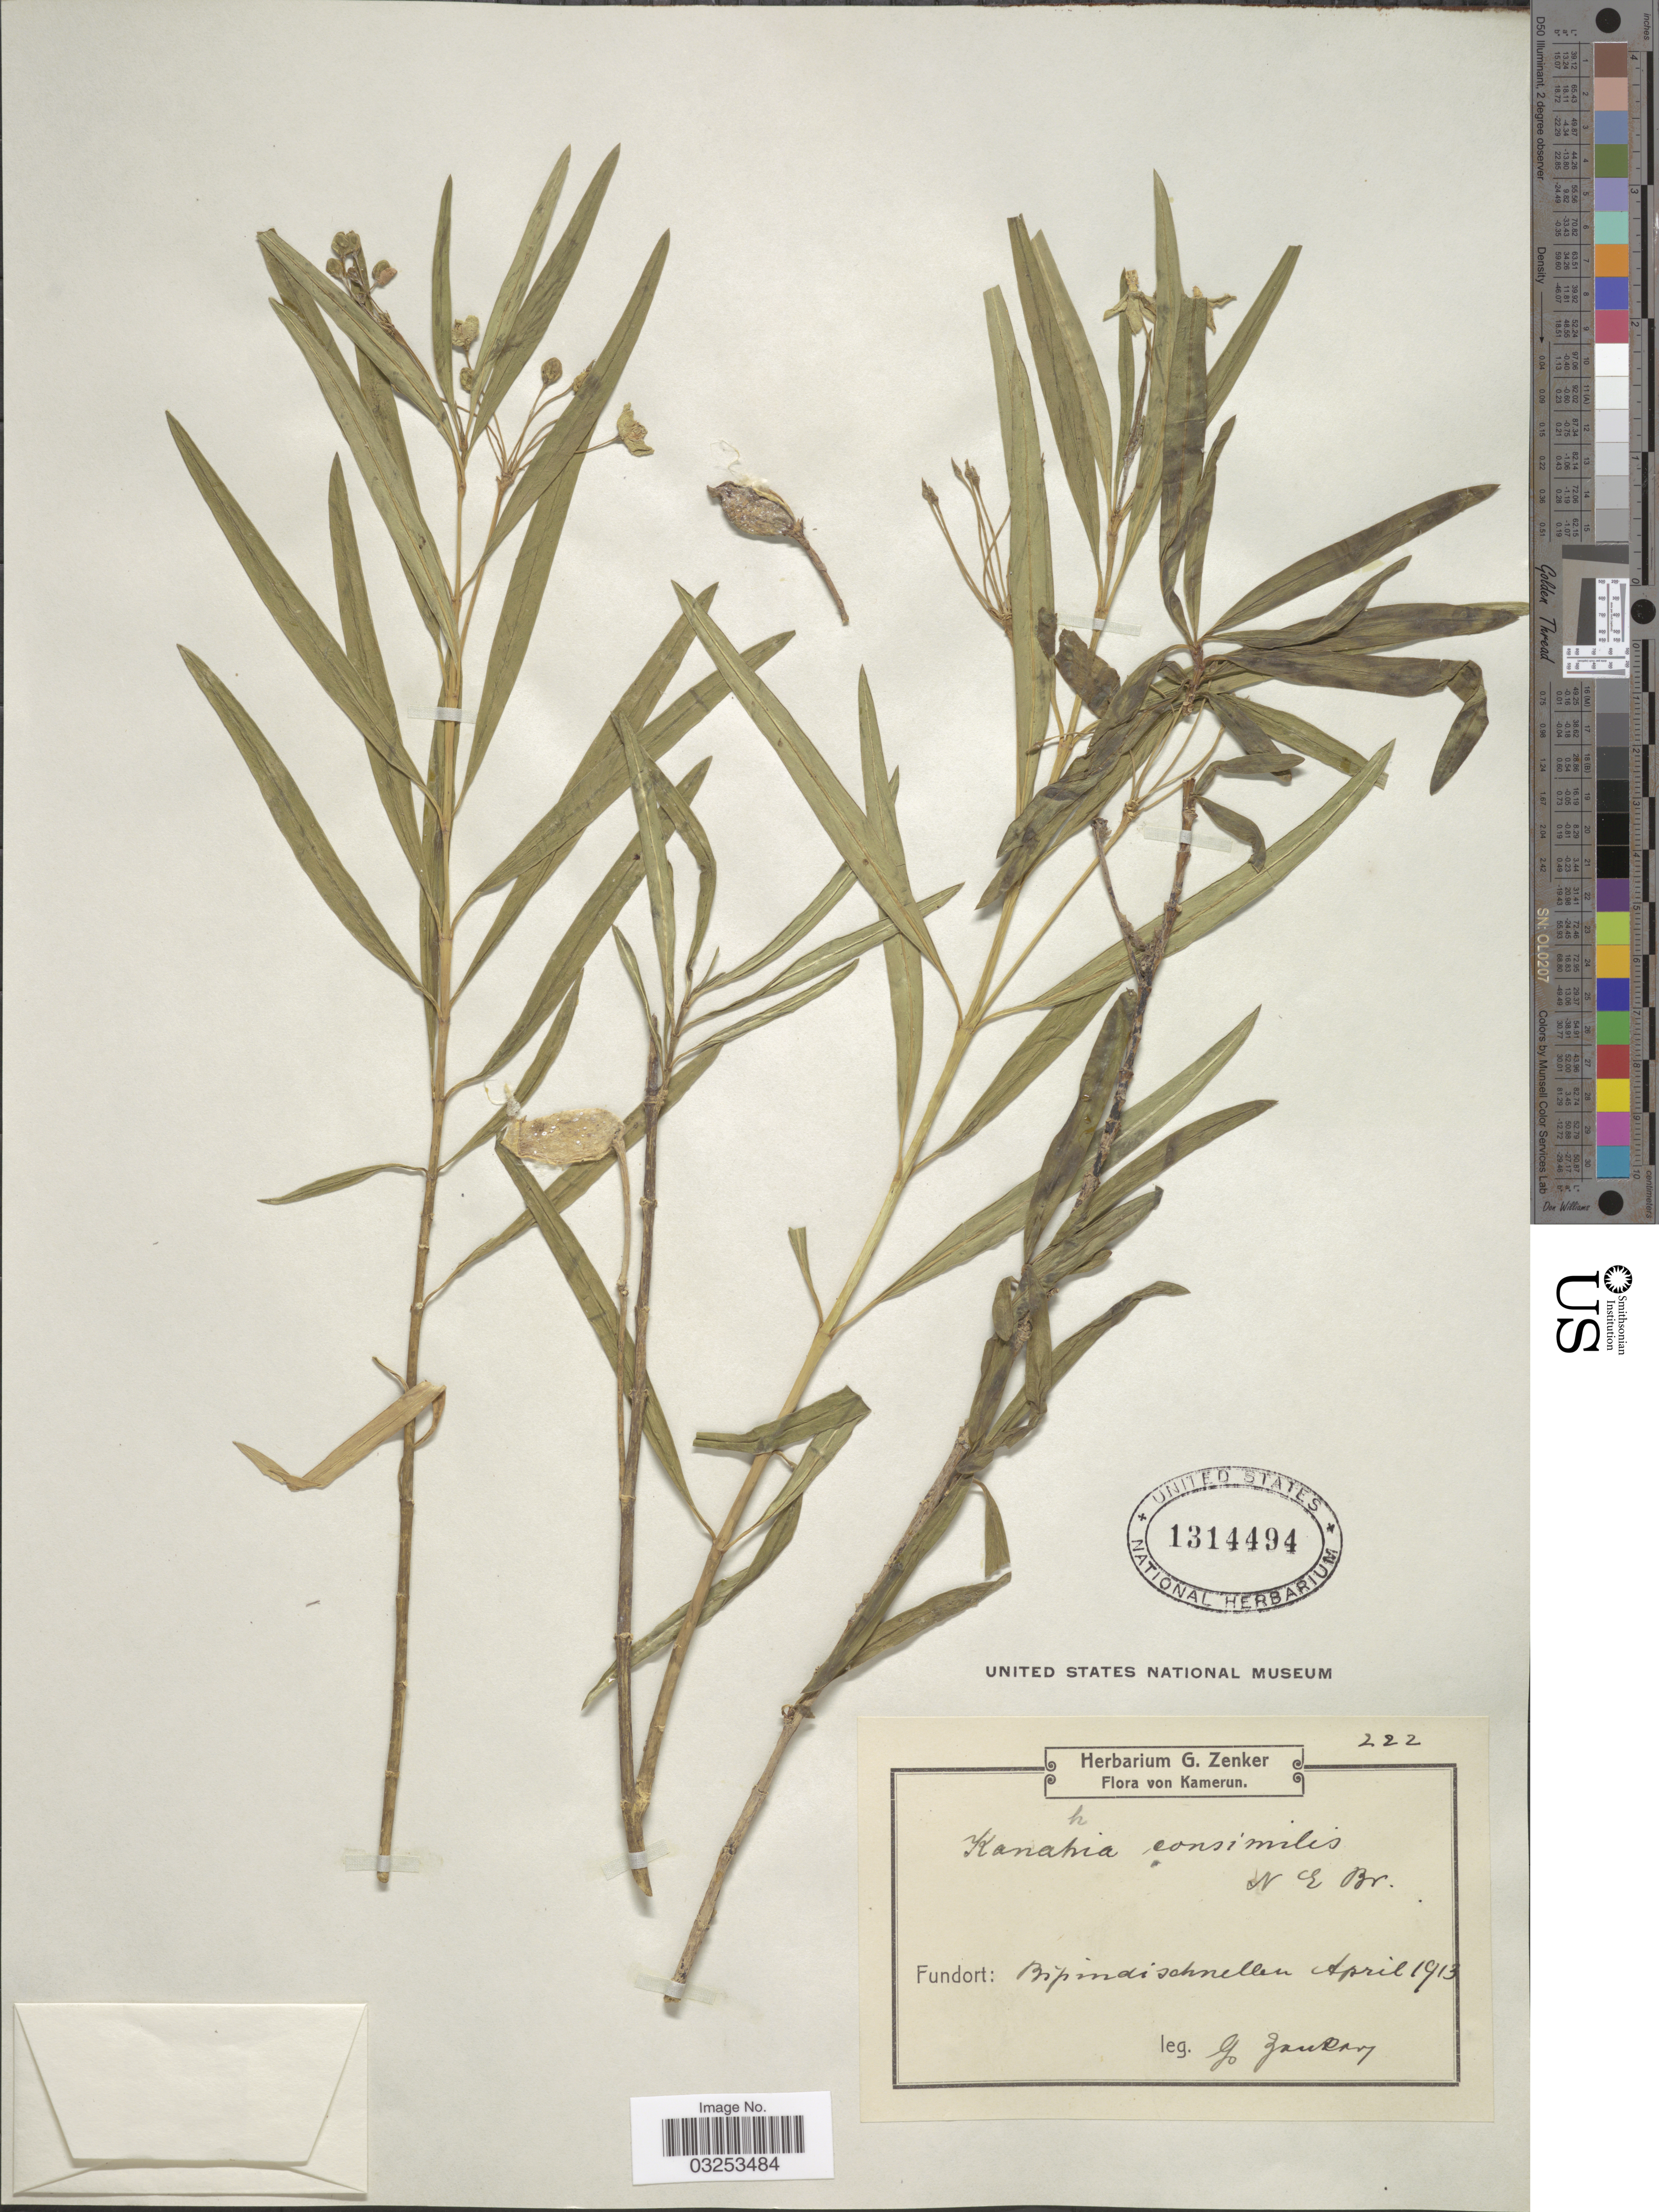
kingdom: Plantae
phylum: Tracheophyta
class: Magnoliopsida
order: Gentianales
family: Apocynaceae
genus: Kanahia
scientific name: Kanahia laniflora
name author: (Forssk.) R. Br.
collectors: G. A. Zenker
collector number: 222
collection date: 1913-04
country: Cameroon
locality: Bipindischnellen.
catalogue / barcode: US 1314494